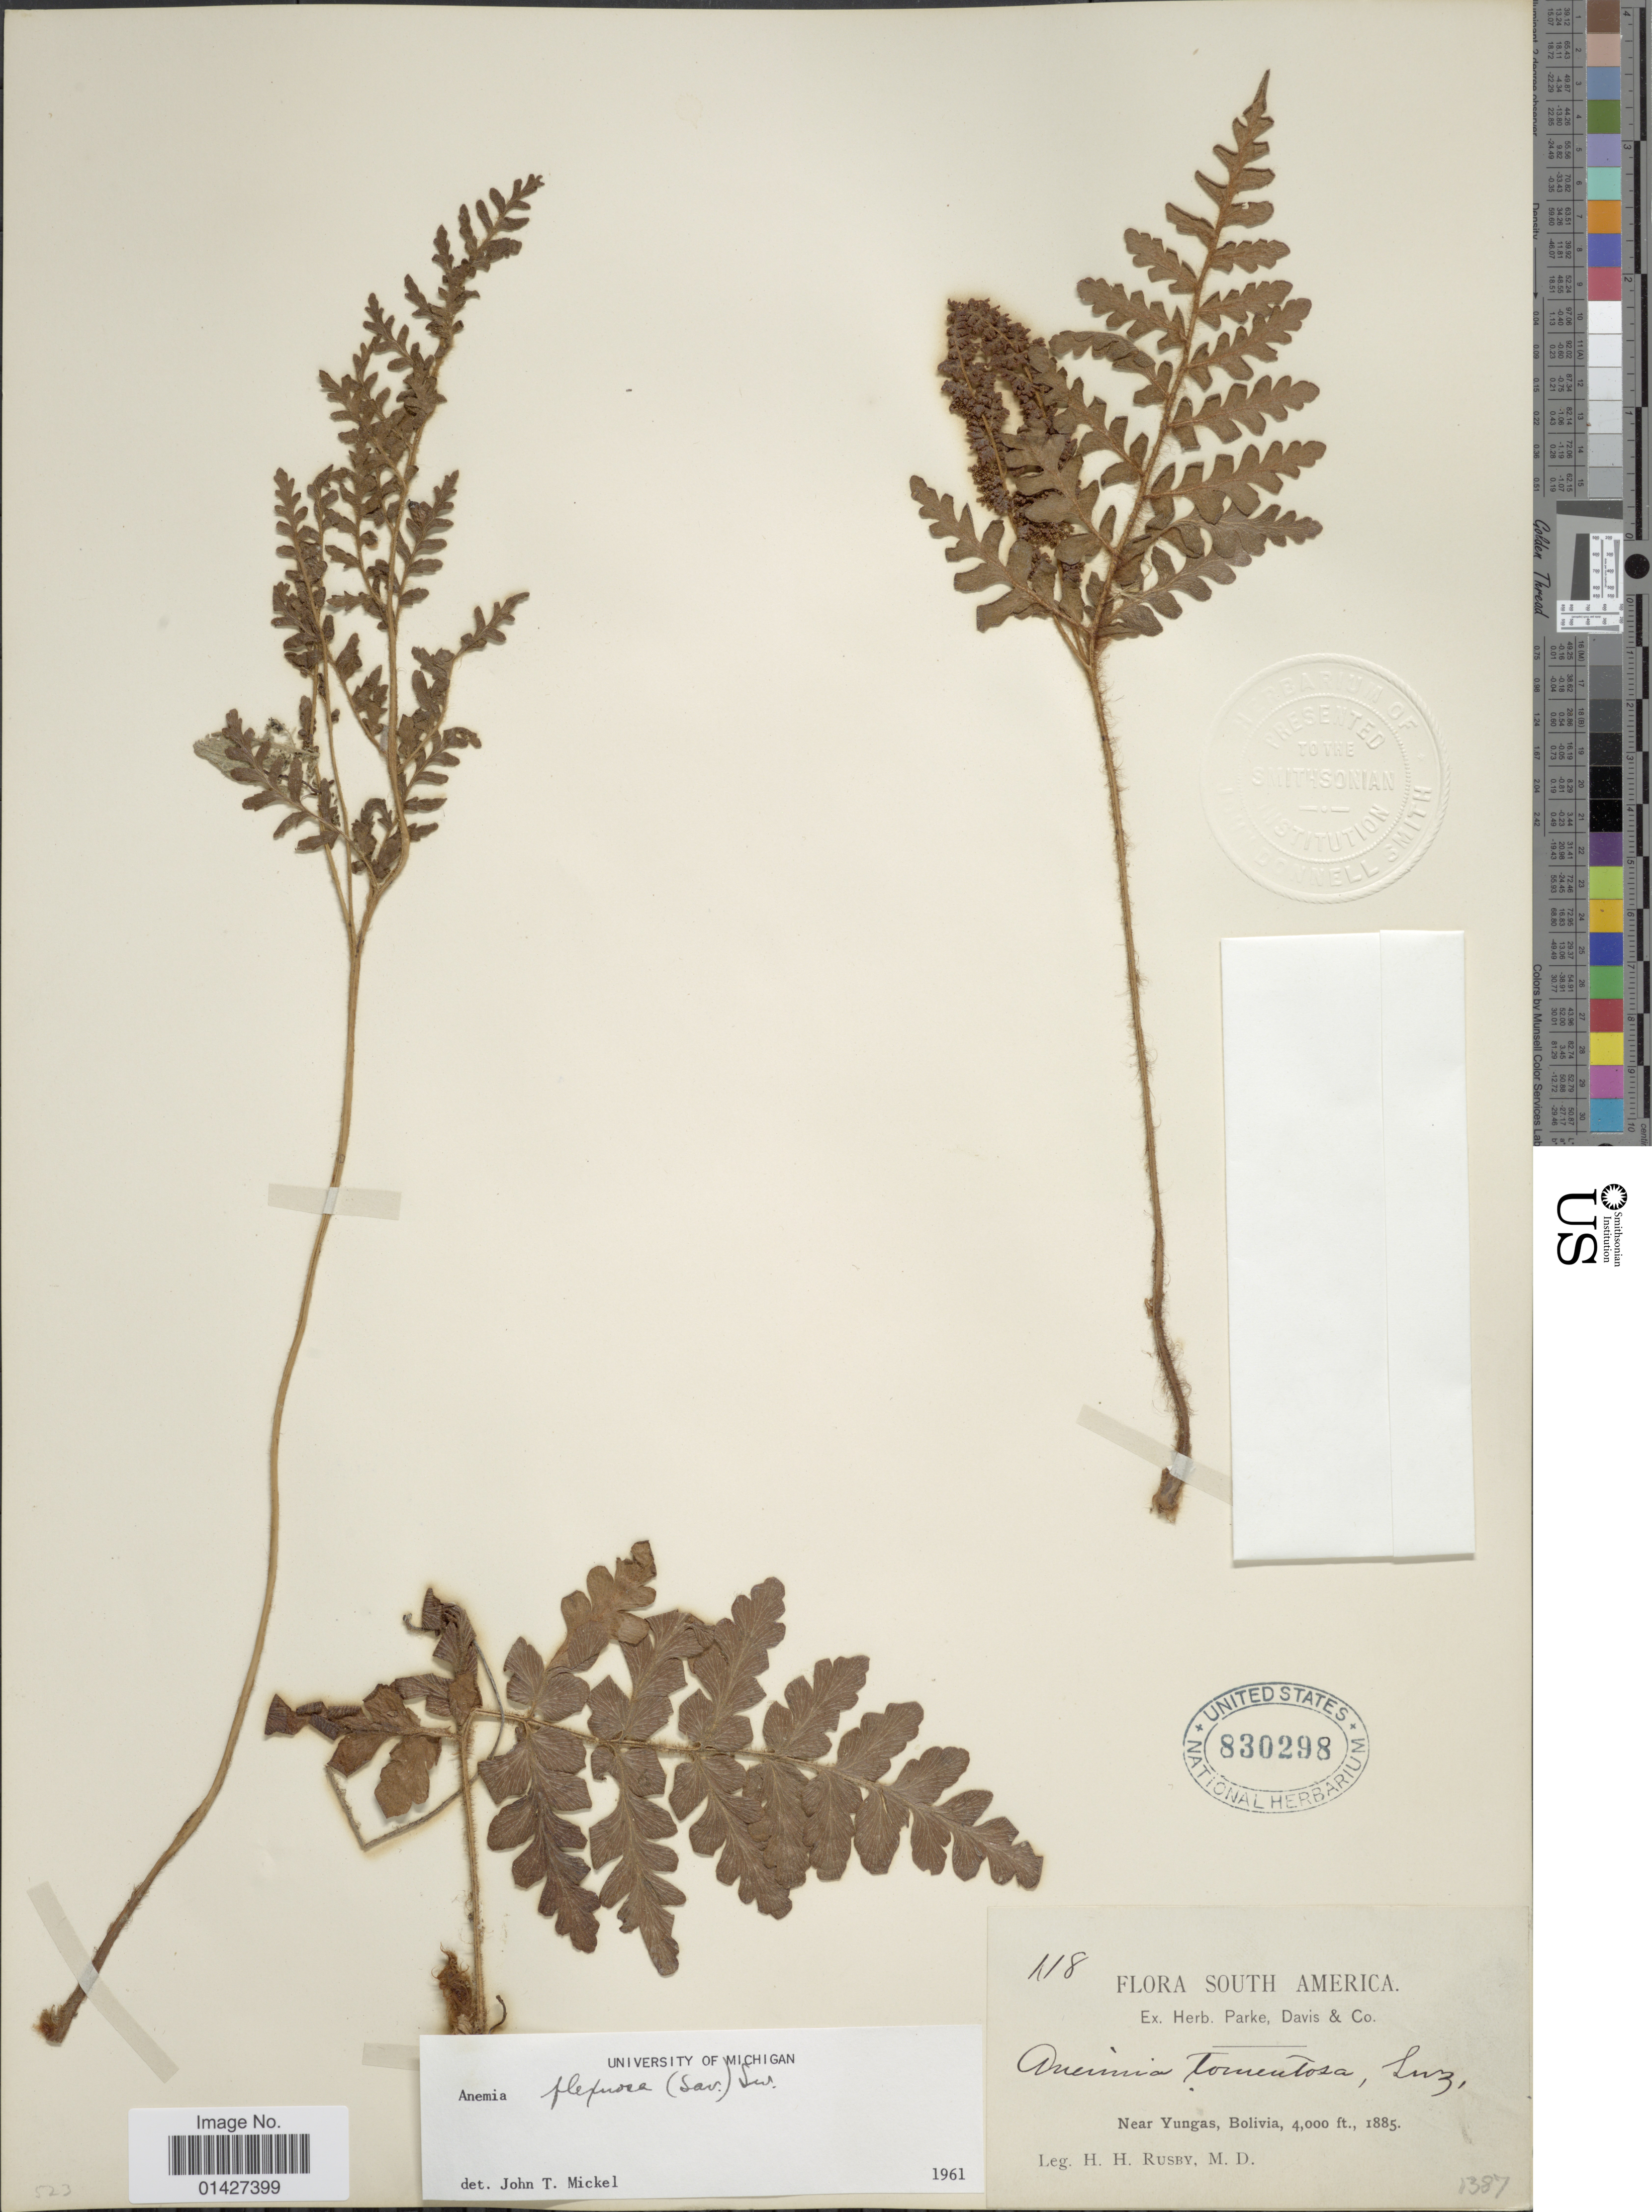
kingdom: Plantae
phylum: Tracheophyta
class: Polypodiopsida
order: Schizaeales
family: Anemiaceae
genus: Anemia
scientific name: Anemia flexuosa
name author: (Savigny) Sw.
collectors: H. H. Rusby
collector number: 118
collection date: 1885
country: Bolivia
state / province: La Paz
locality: Near Yungas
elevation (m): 1219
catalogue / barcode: US 830298